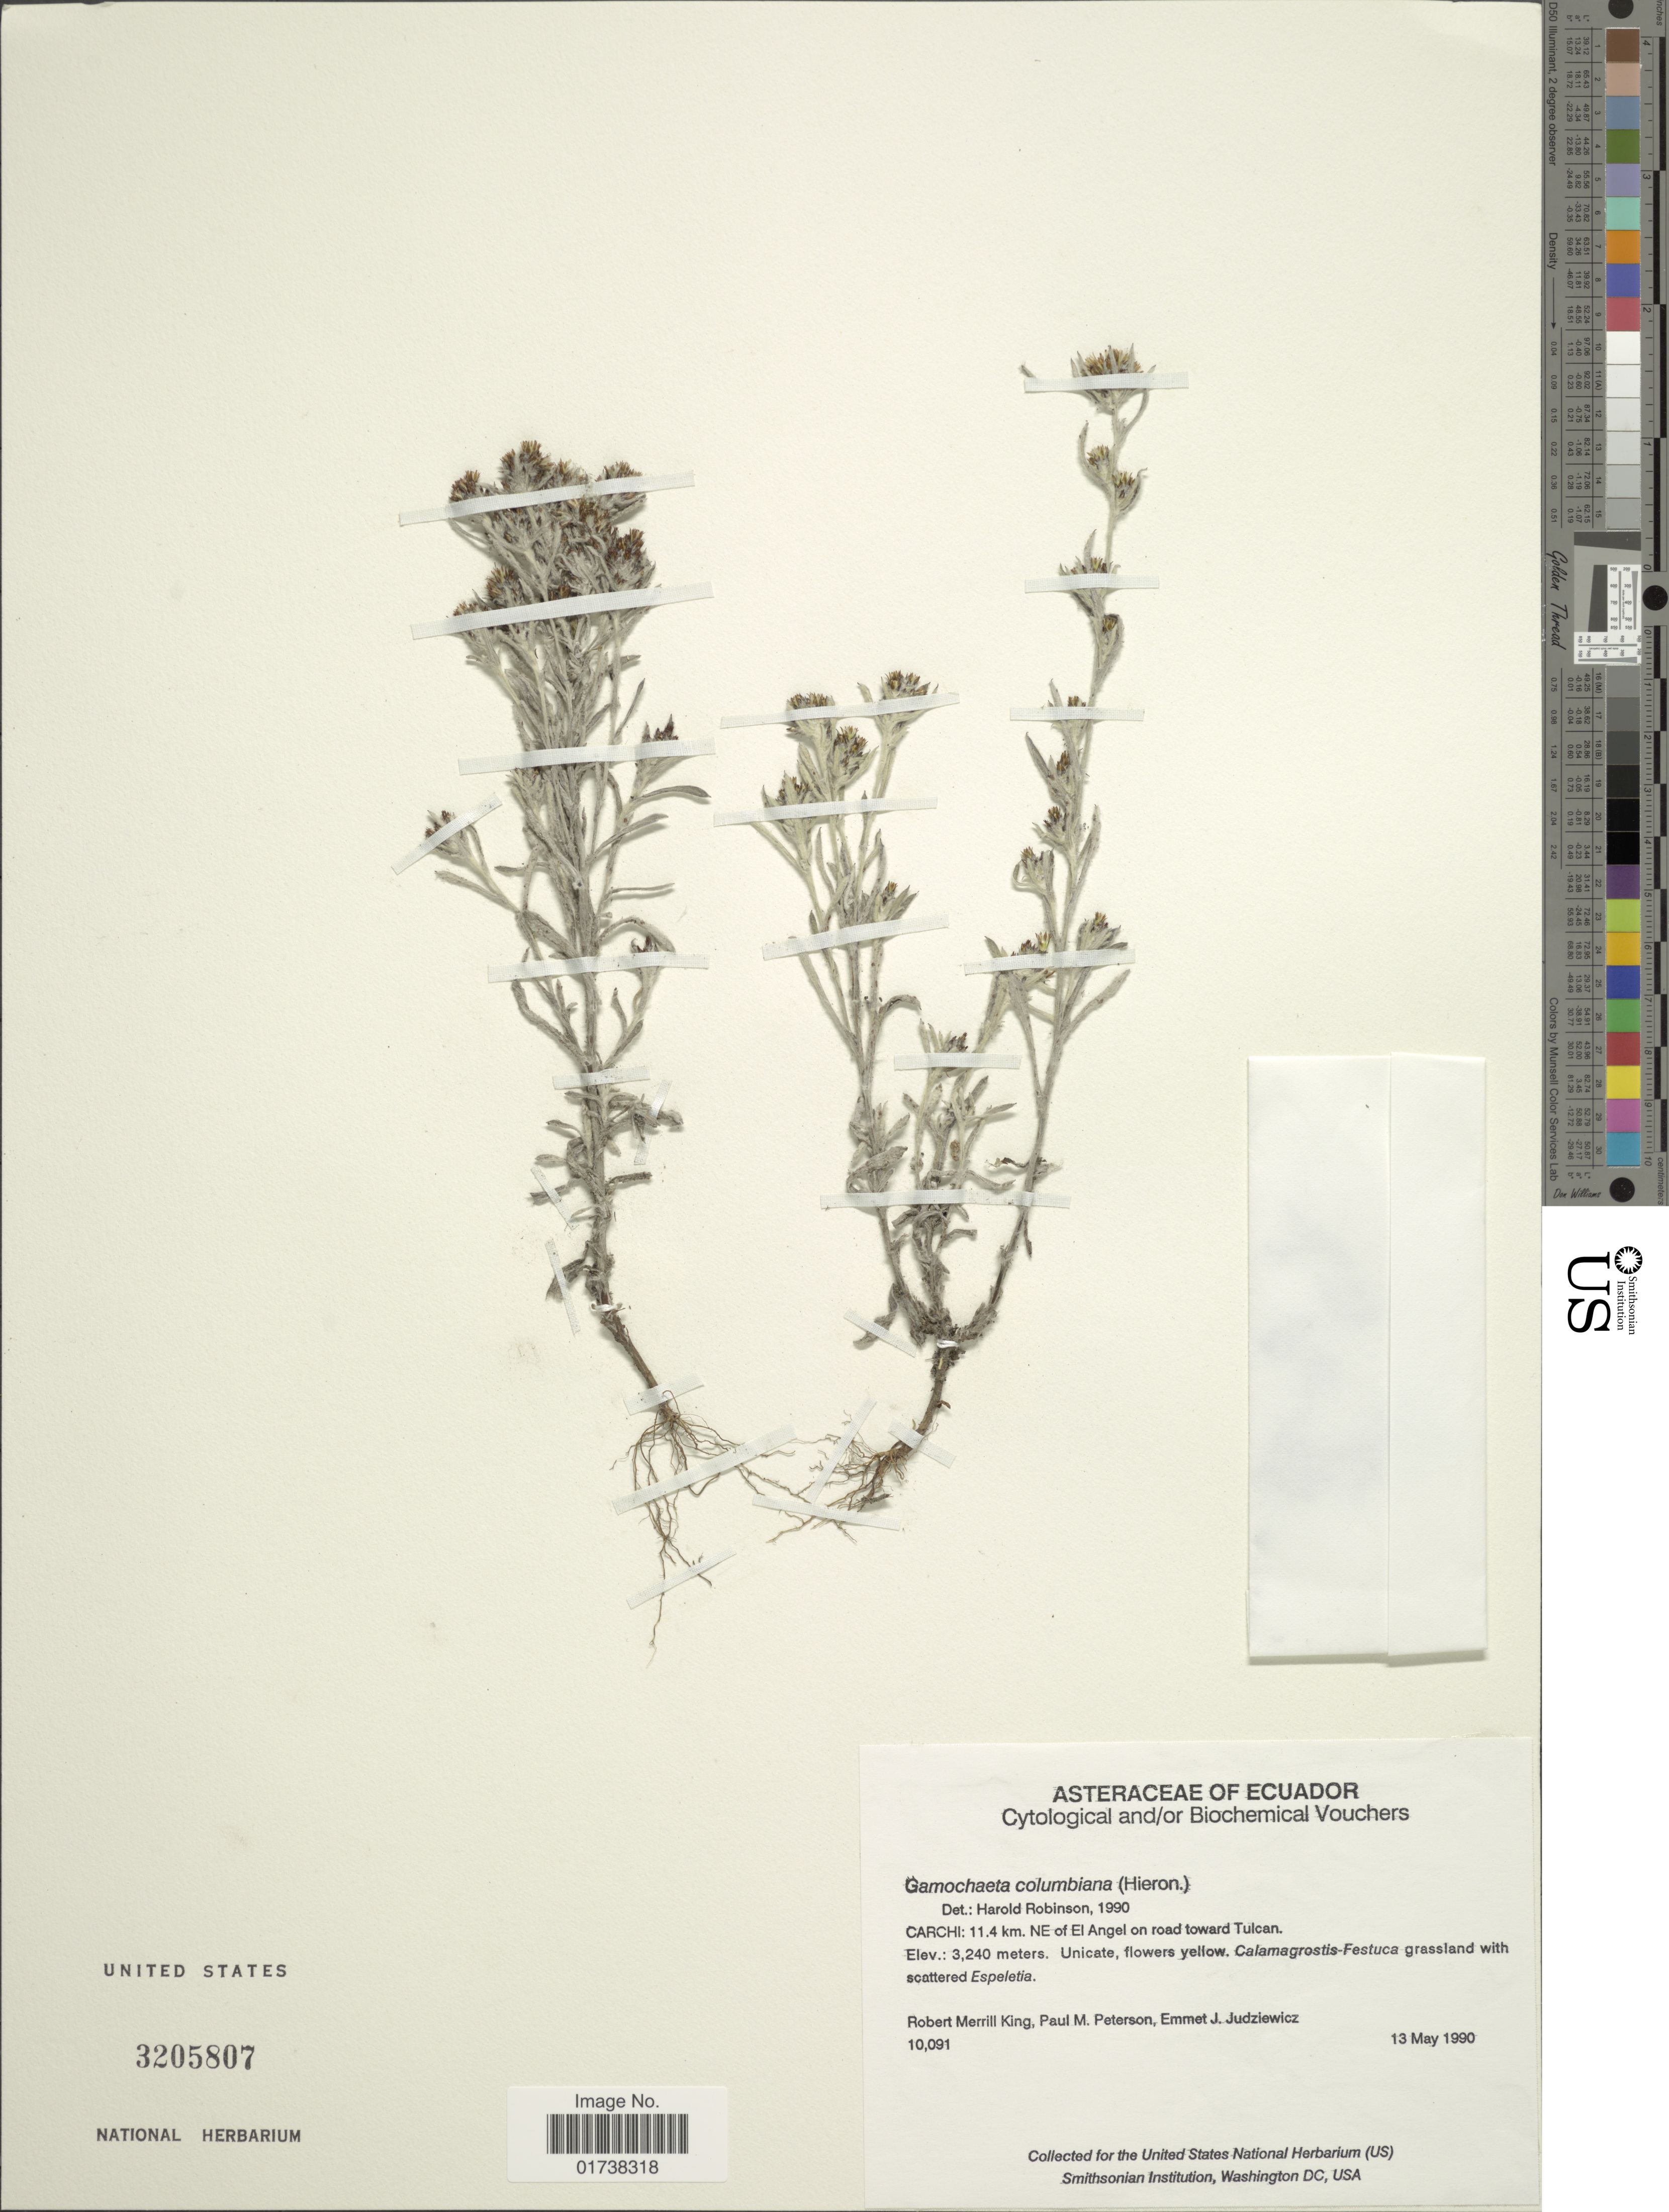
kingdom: Plantae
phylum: Tracheophyta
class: Magnoliopsida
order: Asterales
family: Asteraceae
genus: Gamochaeta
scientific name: Gamochaeta colombiana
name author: (Hieron.) G.L. Nesom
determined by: Nesom, Guy L.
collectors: R. M. King, P. M. Peterson & E. J. Judziewicz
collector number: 10091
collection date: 1990-05-13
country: Ecuador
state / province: Carchi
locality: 11.4 km NE of El Angel on road toward Tulcan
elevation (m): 3240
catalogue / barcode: US 3205807